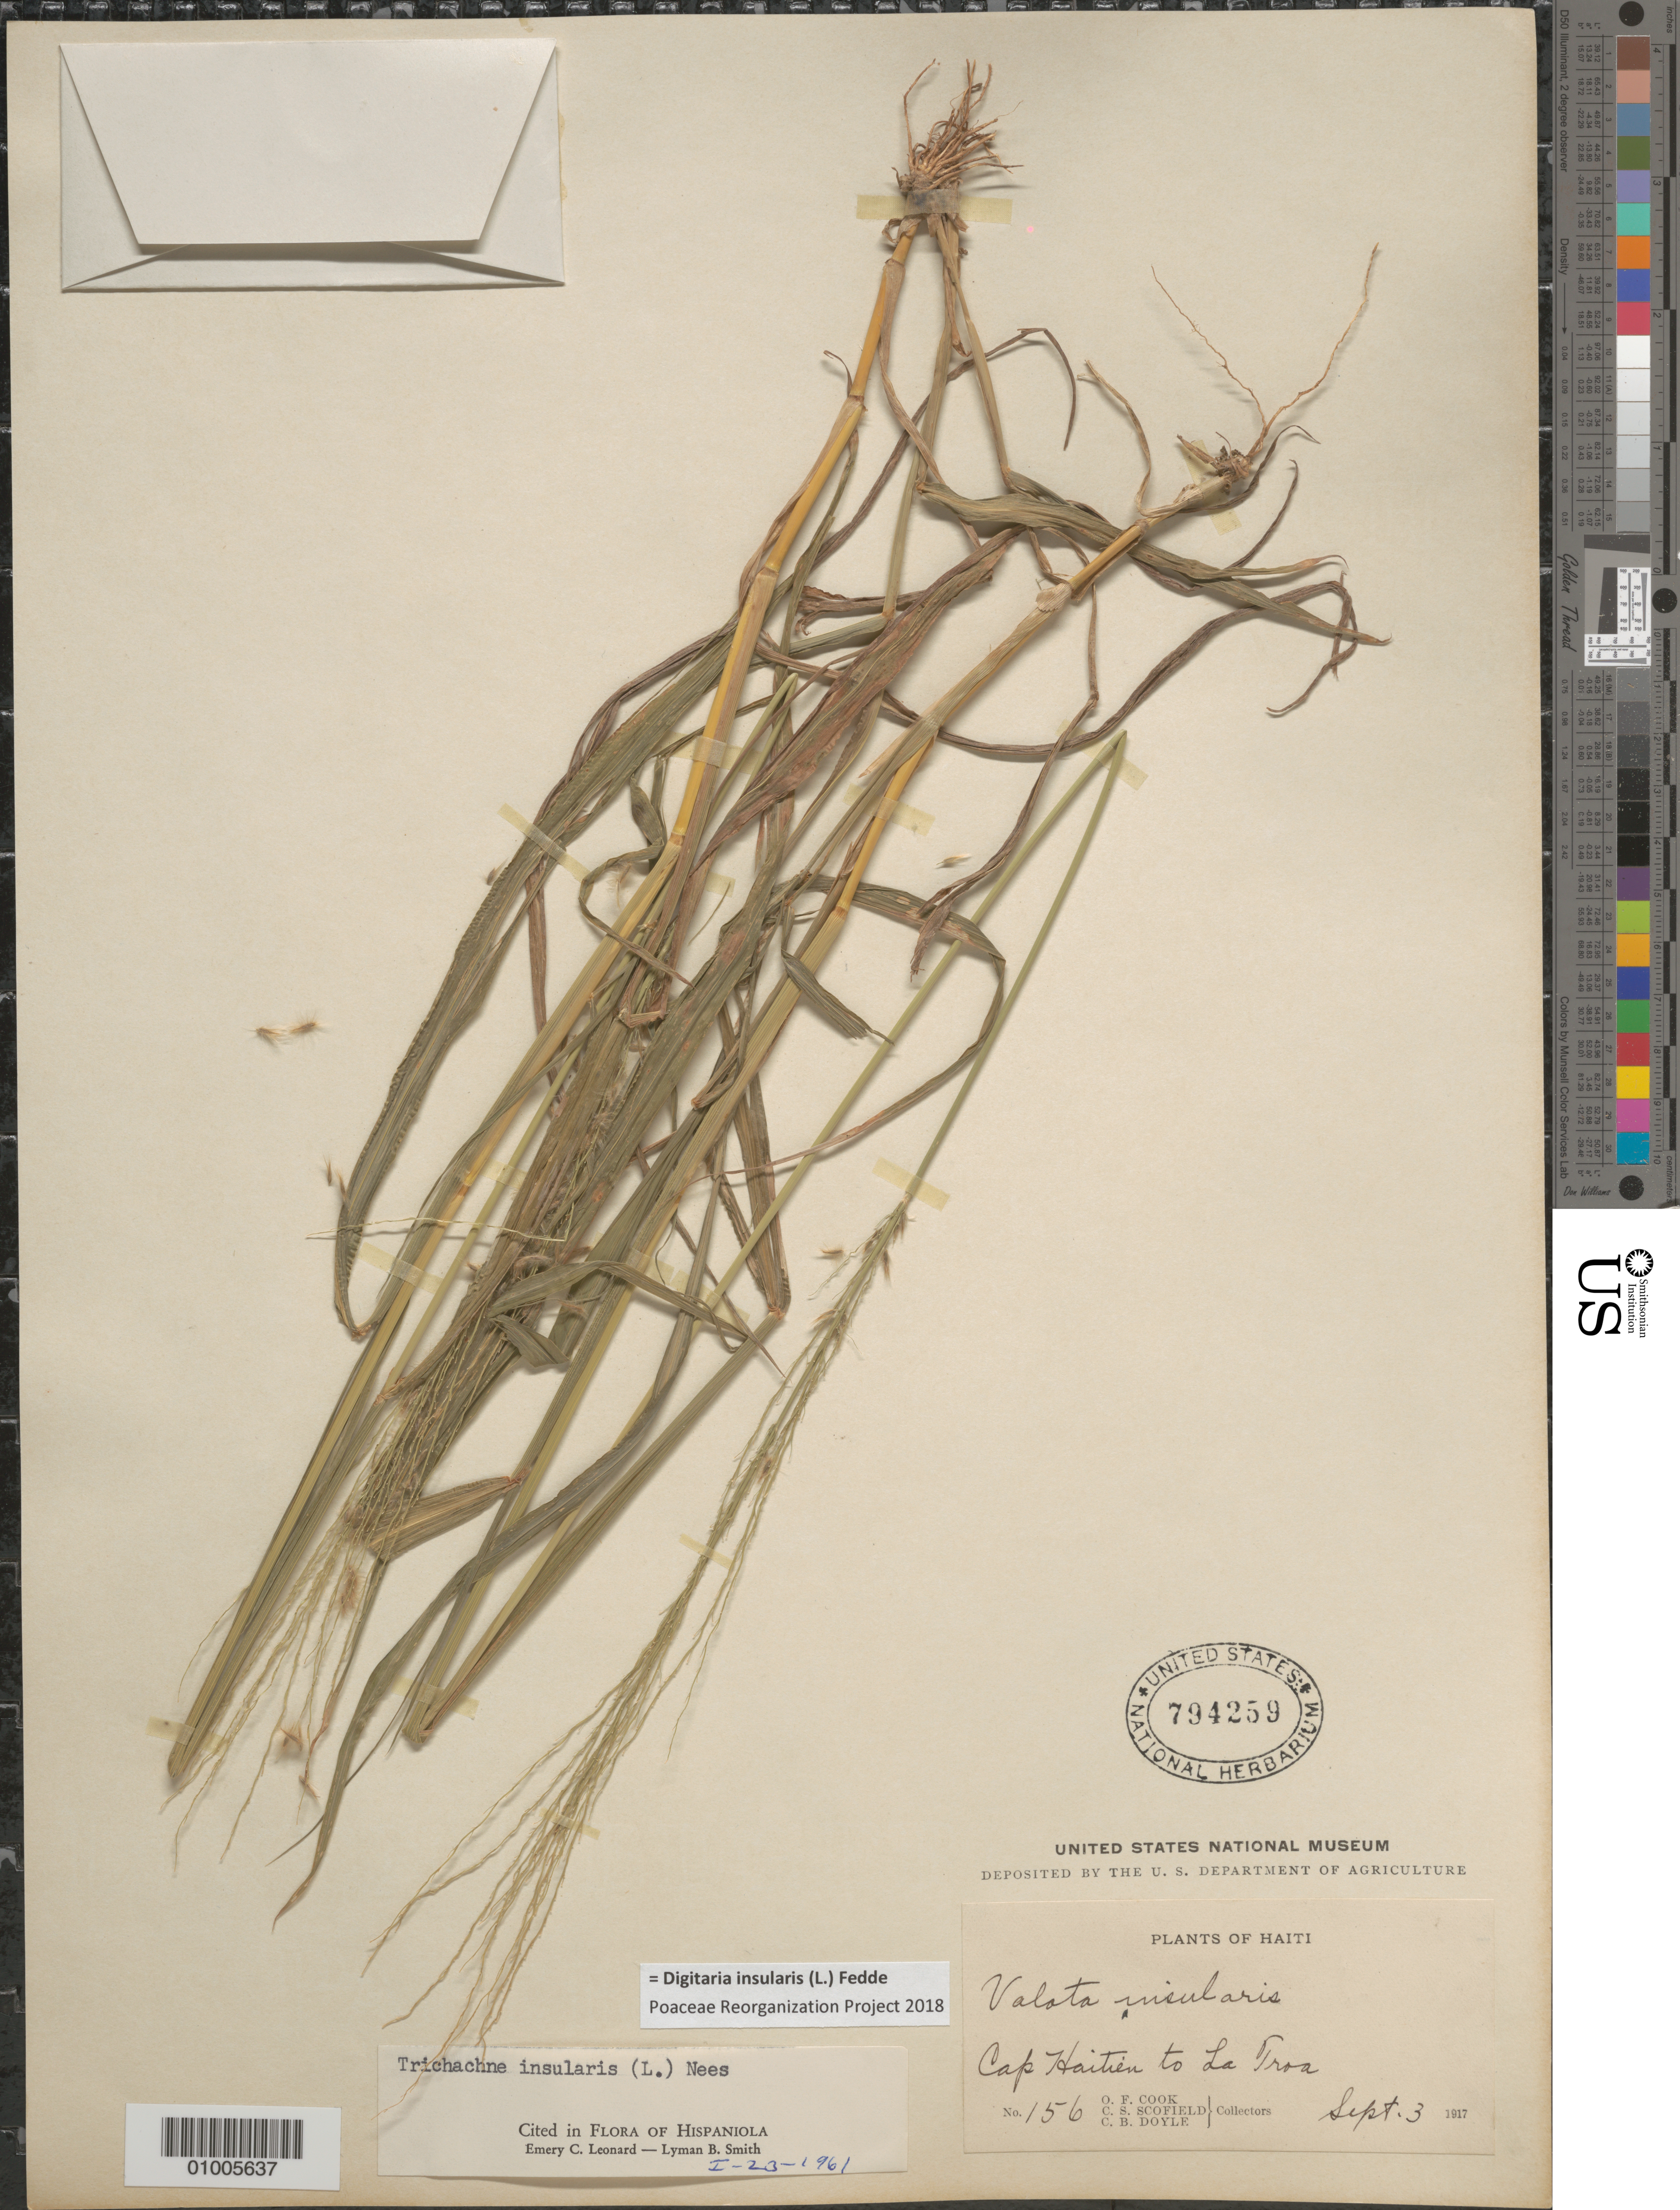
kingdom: Plantae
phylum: Tracheophyta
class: Liliopsida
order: Poales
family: Poaceae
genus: Digitaria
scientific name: Digitaria insularis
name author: (L.) Mez ex Ekman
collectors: O. F. Cook, C. Scofield & C. Doyle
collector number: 156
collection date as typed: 03 Sep 1917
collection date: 1917-09-03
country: Haiti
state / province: Nord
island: Hispaniola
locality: Cap Haiteien to La Troa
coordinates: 0 N, 0 E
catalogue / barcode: US 794259